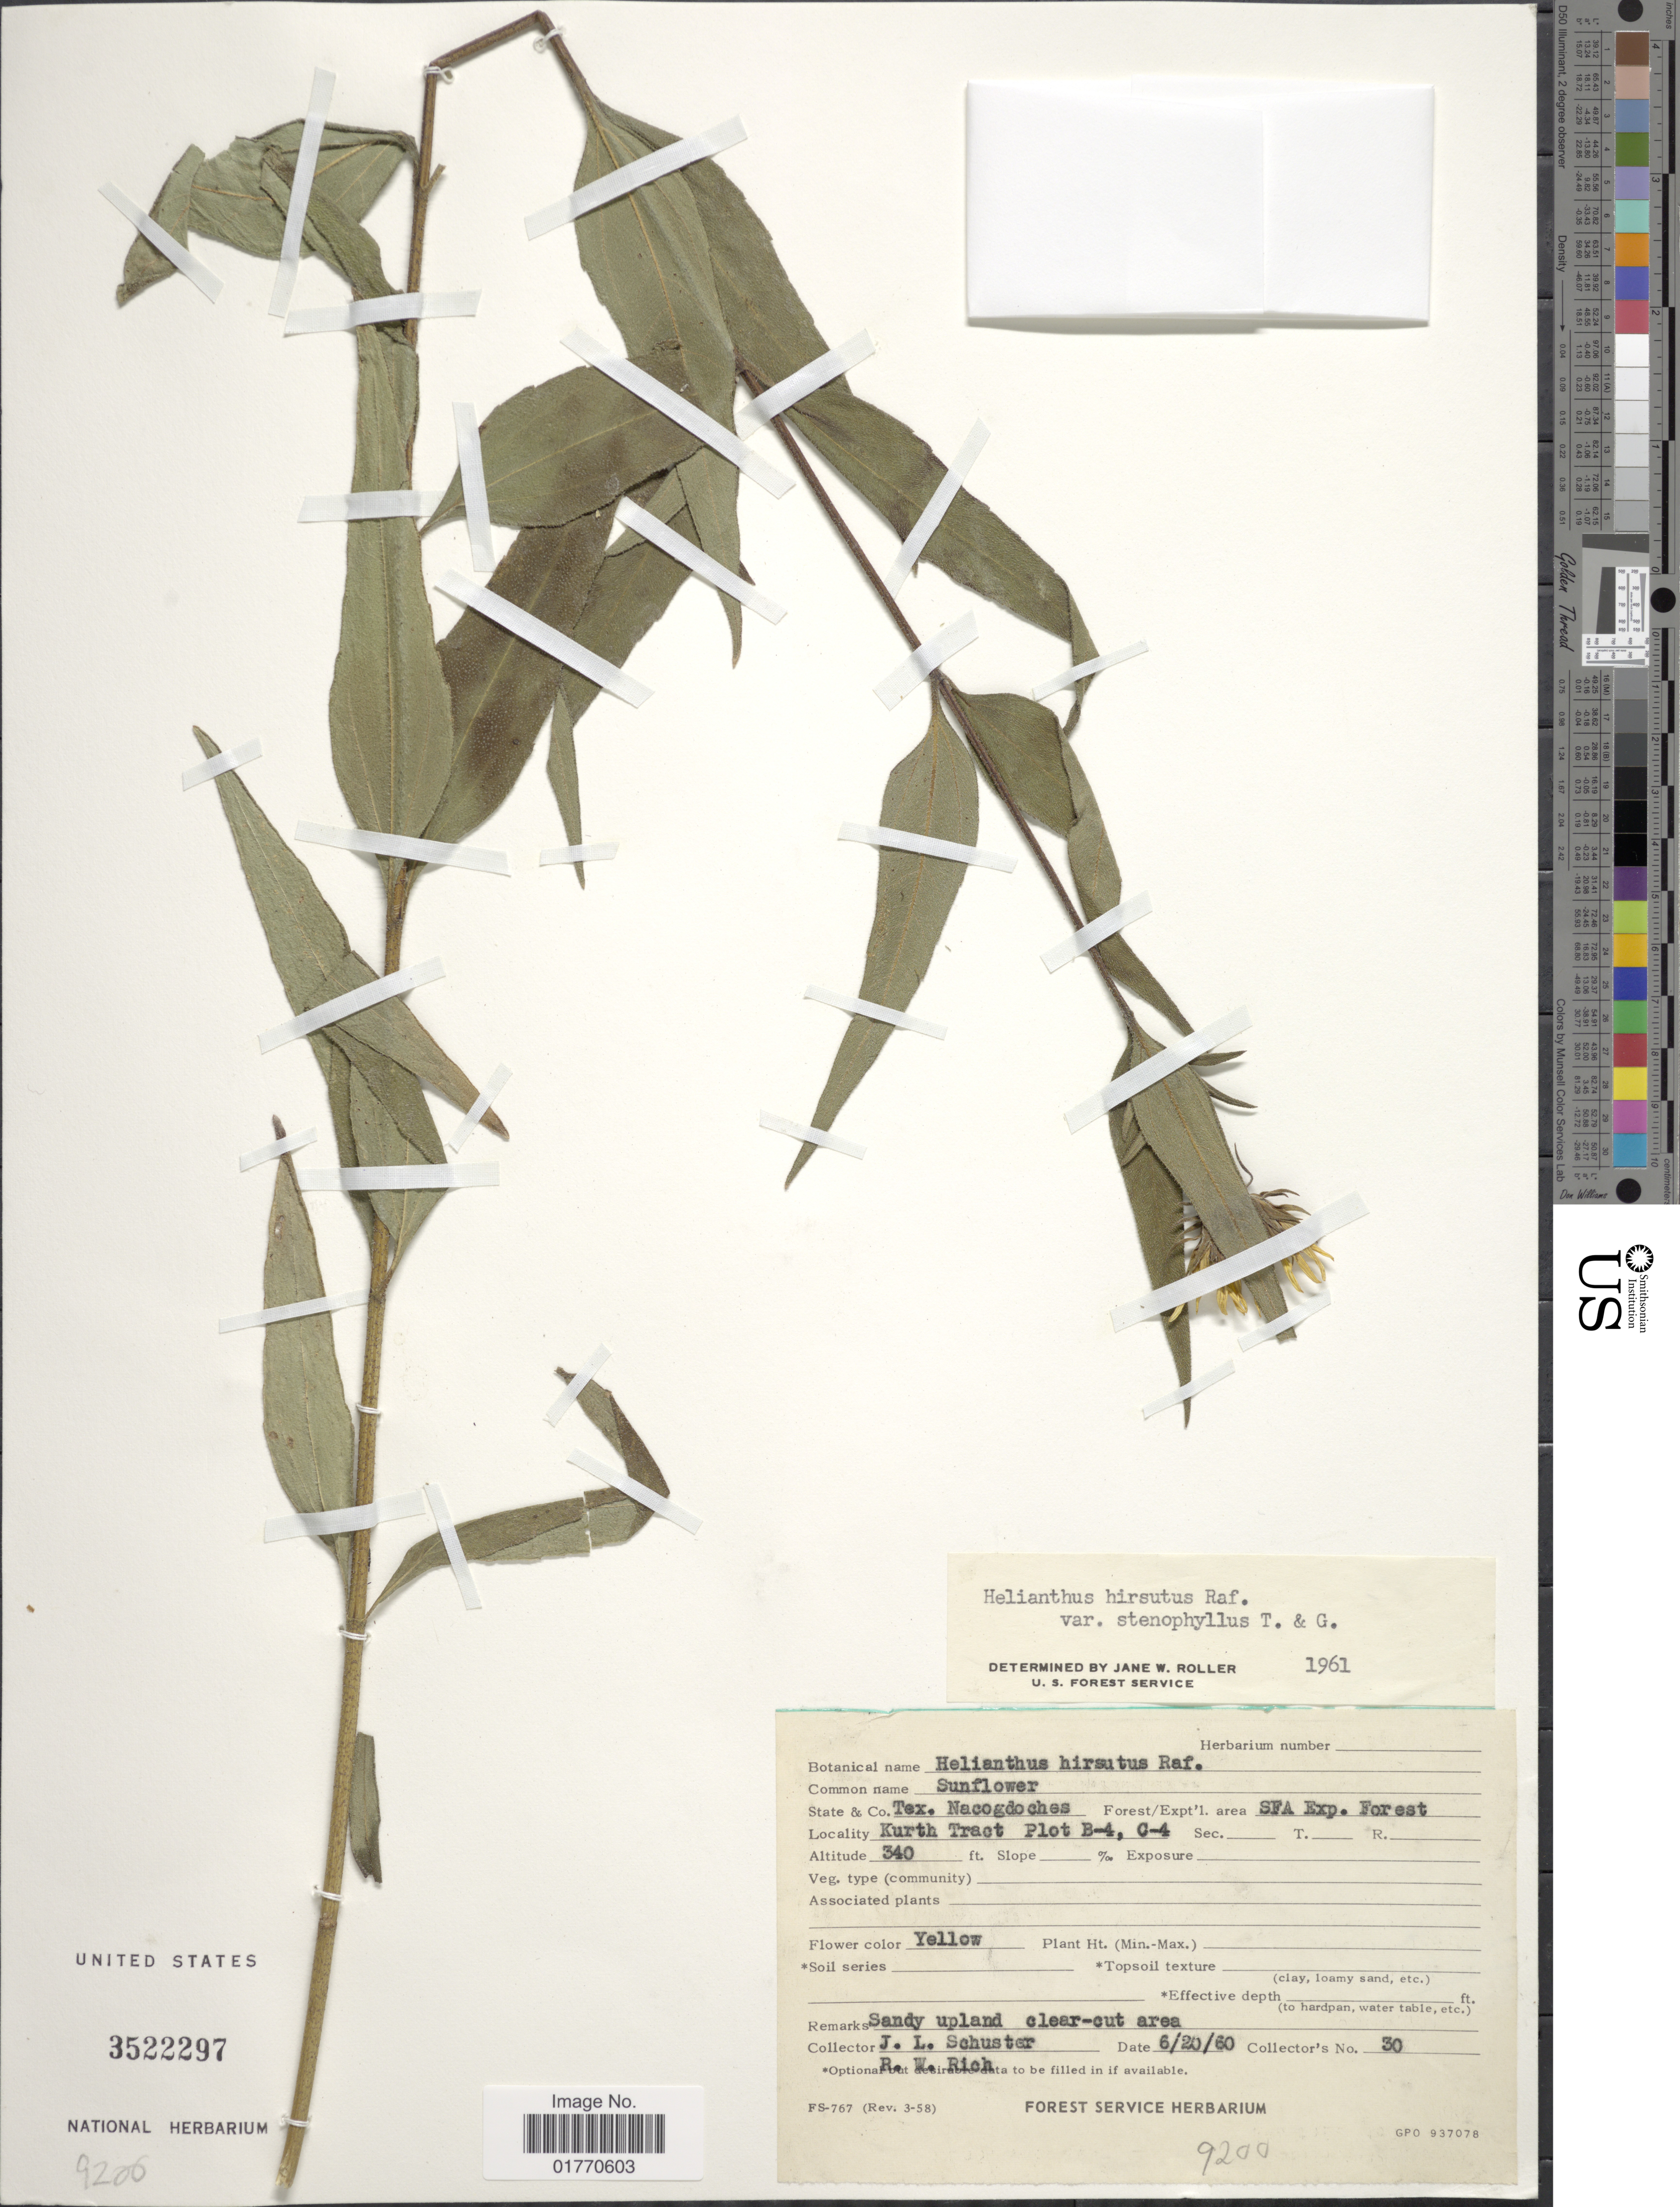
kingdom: Plantae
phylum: Tracheophyta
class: Magnoliopsida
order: Asterales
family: Asteraceae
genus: Helianthus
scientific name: Helianthus hirsutus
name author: Raf.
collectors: J. Schuster & R. Rich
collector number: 30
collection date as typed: Transcribed d/m/y: 20/6/60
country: United States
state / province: Texas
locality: State & Co. Tex. nacogdoches, Kurth Tract Plot B-4, C-4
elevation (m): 104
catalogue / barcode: US 3522297